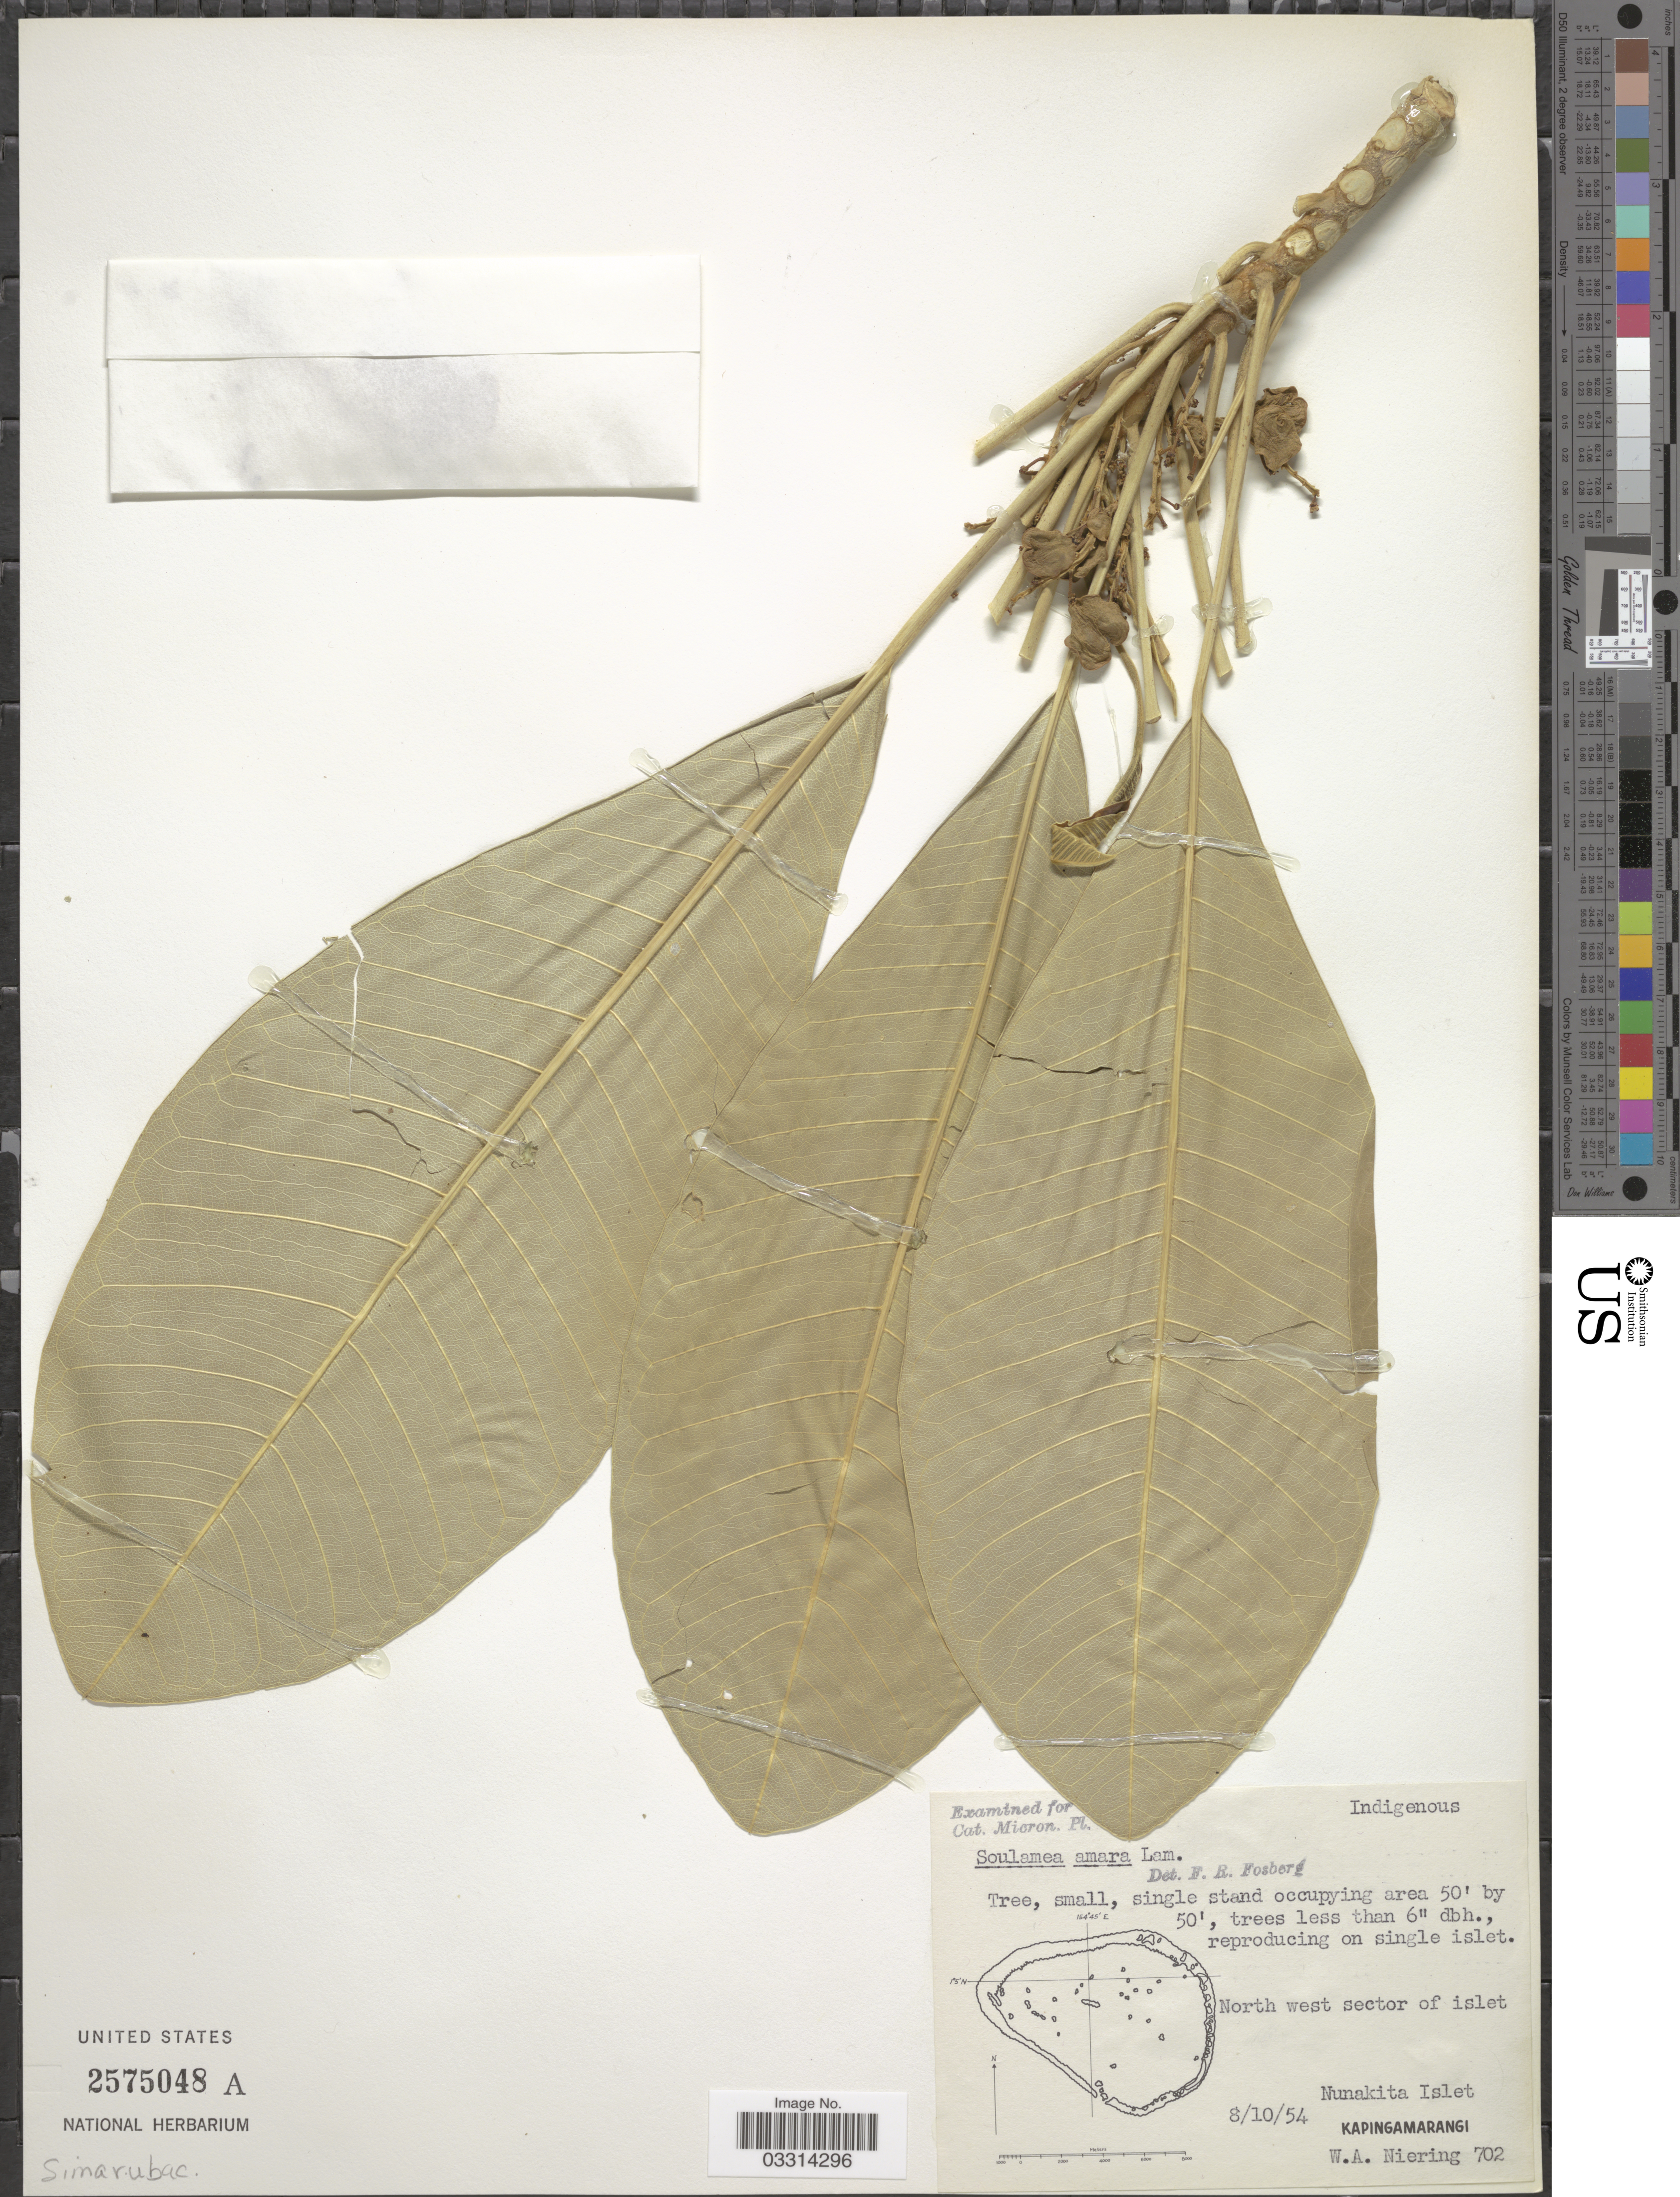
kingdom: Plantae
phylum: Tracheophyta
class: Magnoliopsida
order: Sapindales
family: Simaroubaceae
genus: Soulamea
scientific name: Soulamea amara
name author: Lam.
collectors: W. Niering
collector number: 702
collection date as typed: Transcribed d/m/y: 8/10/54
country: Micronesia, Federated States of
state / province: Pohnpei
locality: North west sector of islet. Nunakita Islet. Kapingamarangi.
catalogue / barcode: US 2575048A